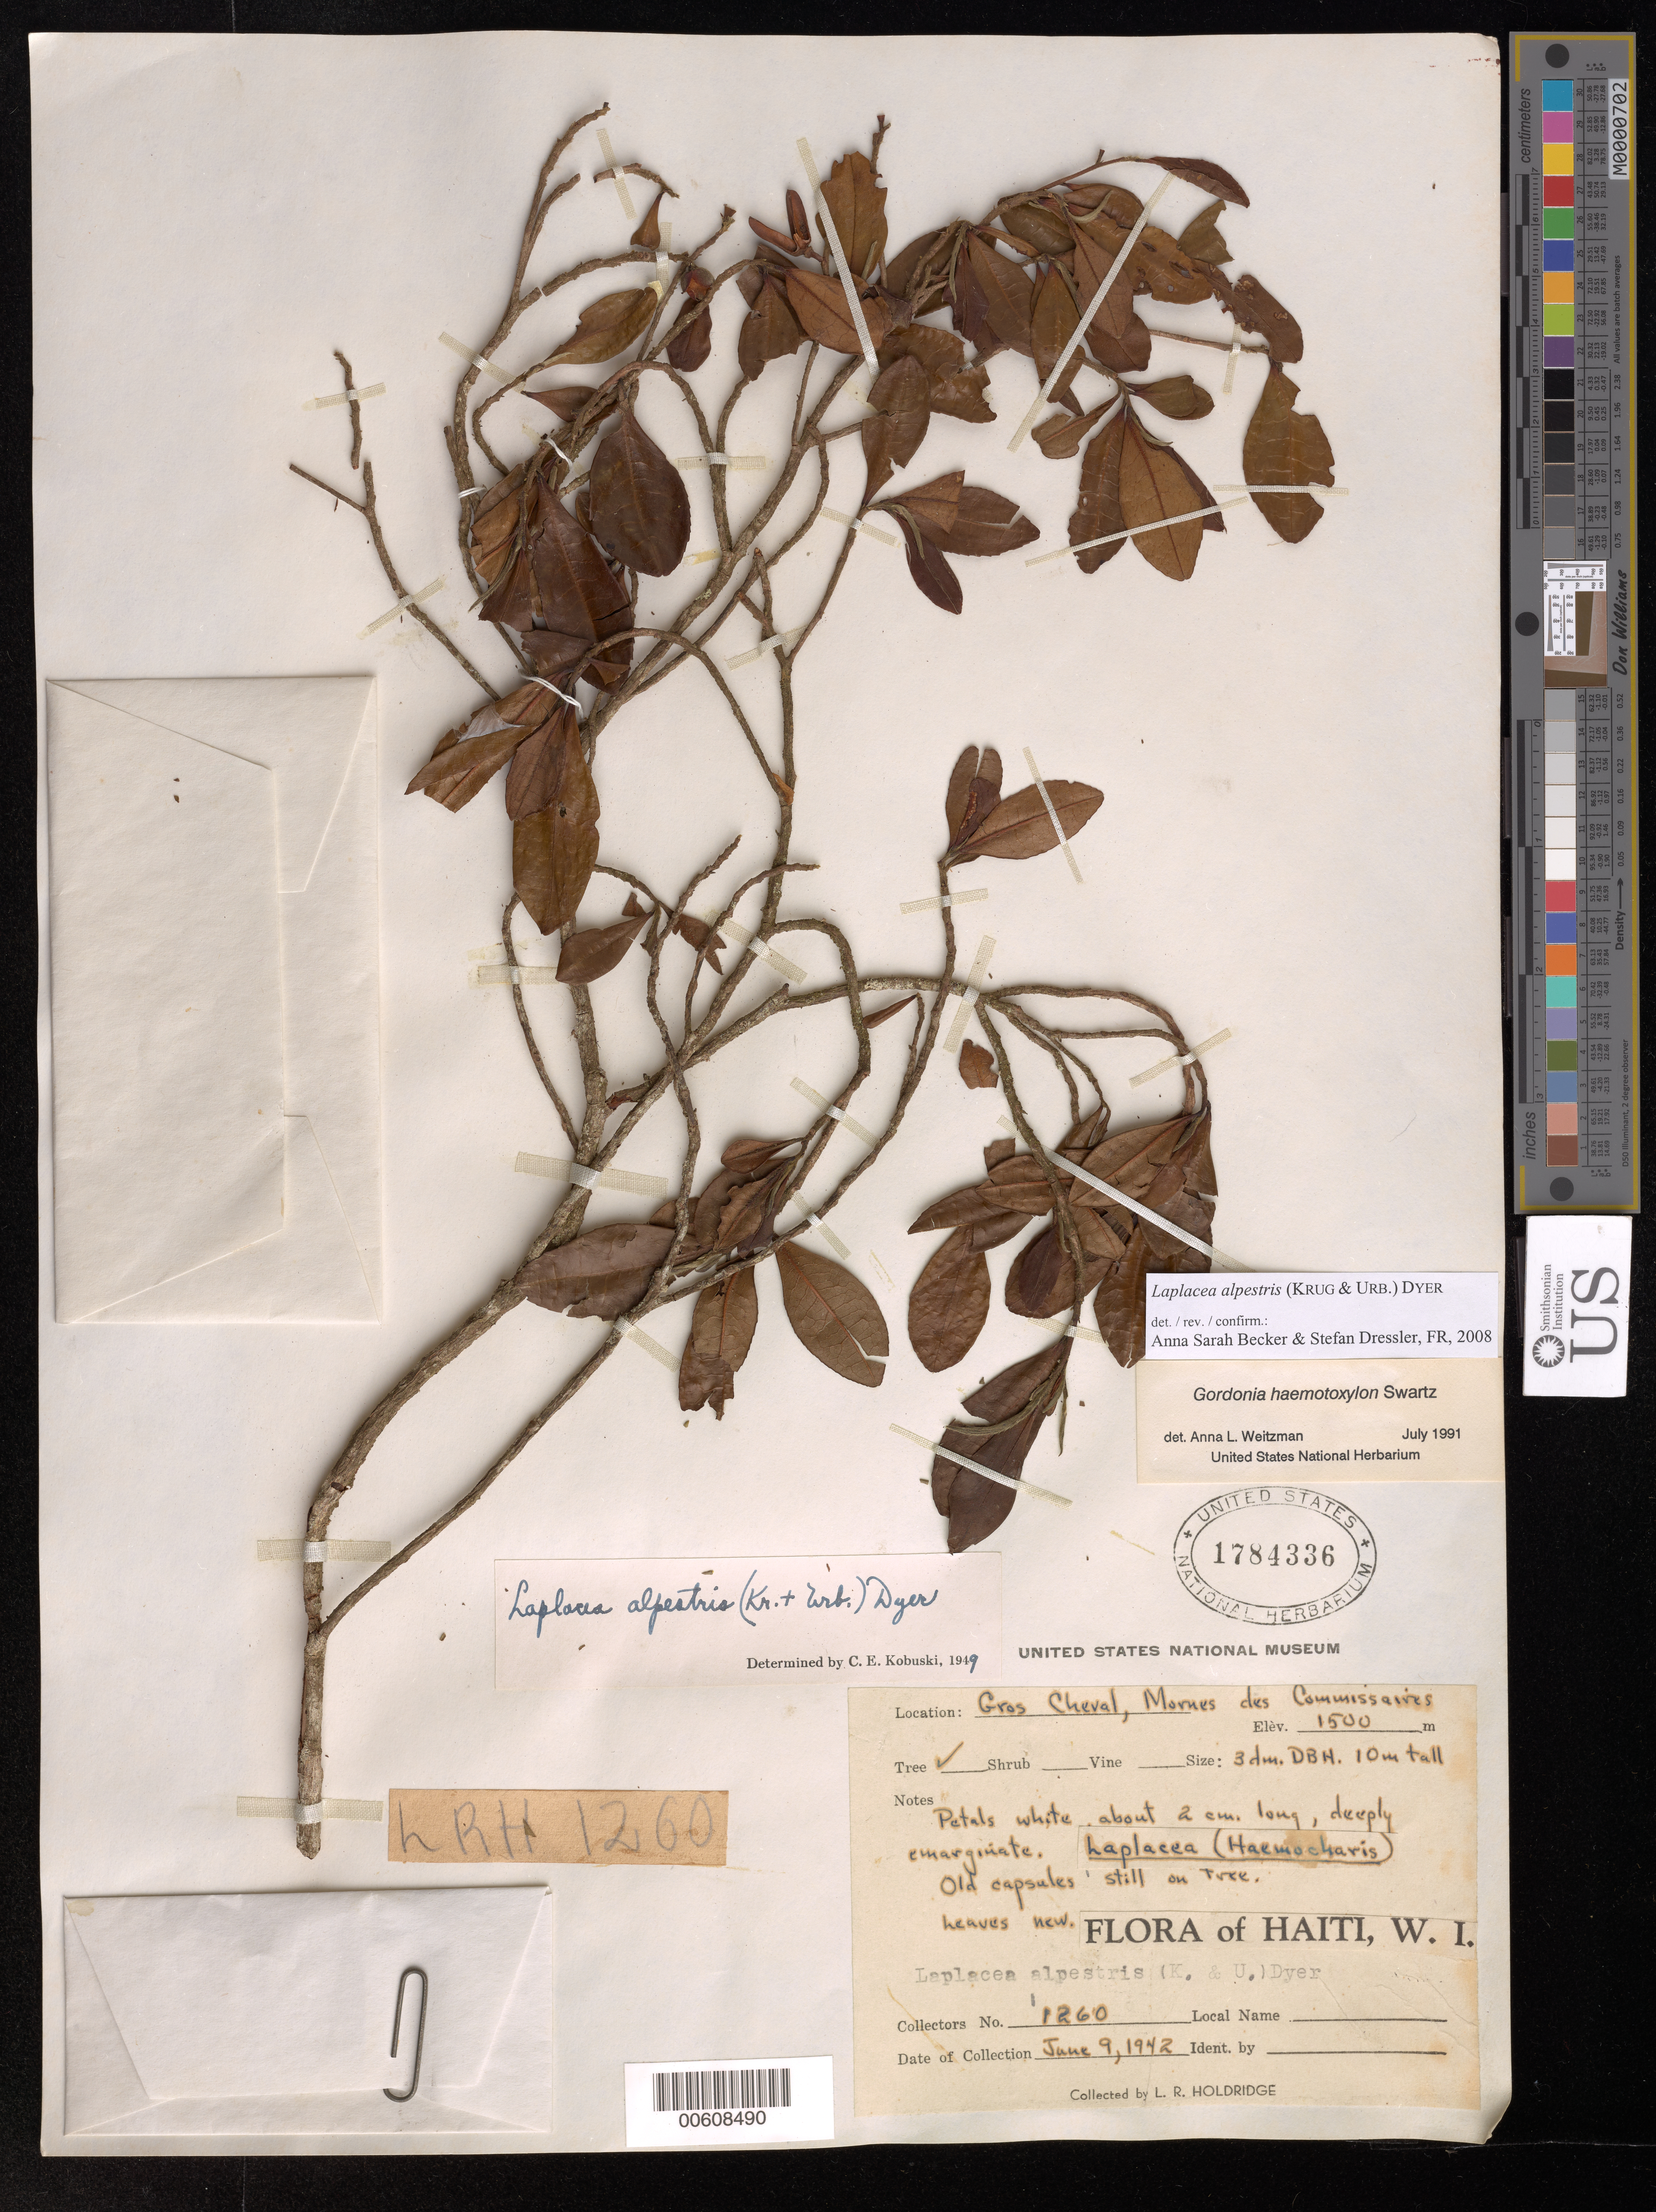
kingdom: Plantae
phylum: Tracheophyta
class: Magnoliopsida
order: Ericales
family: Theaceae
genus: Laplacea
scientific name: Laplacea alpestris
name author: (Krug & Urb.) Dyer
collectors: L. Holdridge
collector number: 1260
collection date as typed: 9 Jun 1942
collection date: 1942-06-09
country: Haiti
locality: Morne des Commissaires, Gros Cheval.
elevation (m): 1500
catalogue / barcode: US 1784336